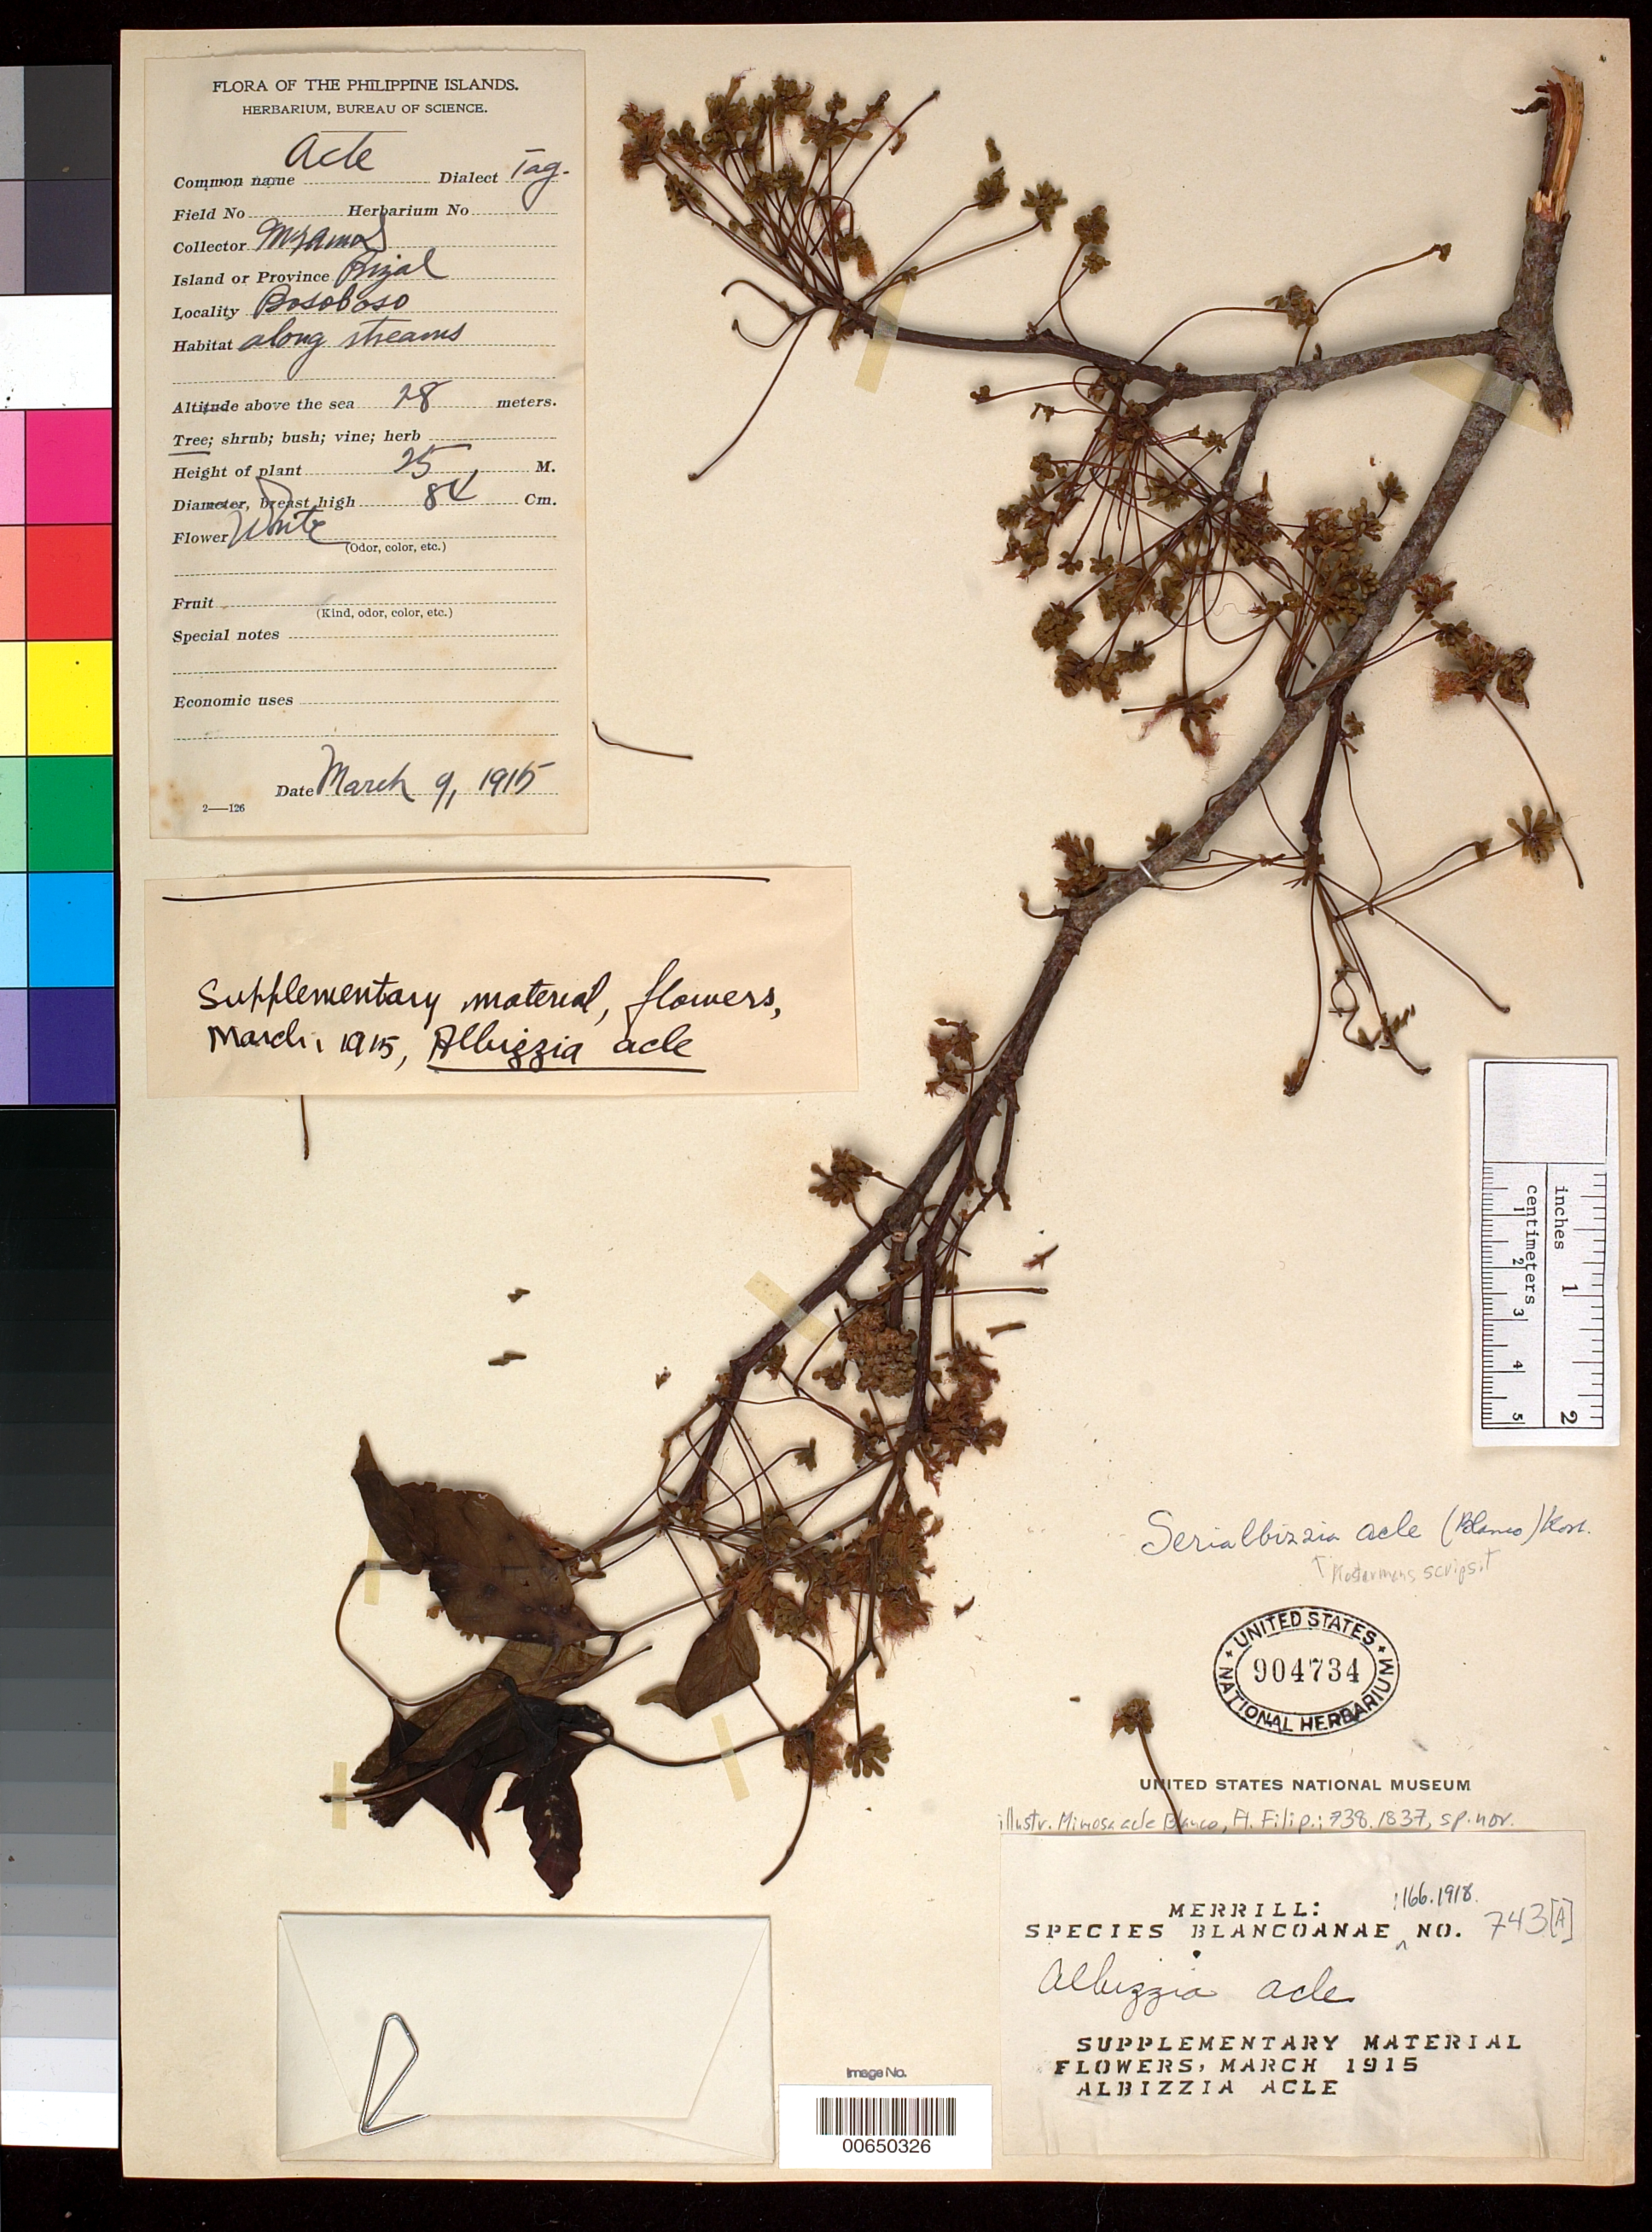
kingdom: Plantae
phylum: Tracheophyta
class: Magnoliopsida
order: Fabales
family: Fabaceae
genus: Mimosa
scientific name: Mimosa acle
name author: Blanco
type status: Isoneotype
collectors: M. Ramos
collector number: Sp. Blancoan. 0743[A]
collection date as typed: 09 Mar 1915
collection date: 1915-03-09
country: Philippines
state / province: Calabarzon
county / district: Rizal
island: Luzon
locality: Bosoboso.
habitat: Along streams.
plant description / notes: Common name: Acle; Common name language: Tagalog; An additional sheet of Ramos [Sp. Blancoan.] 743 at US (USNH 904422) consists of sterile material collected Dec. 1914 and is not a duplicate of the neotype.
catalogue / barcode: US 904734